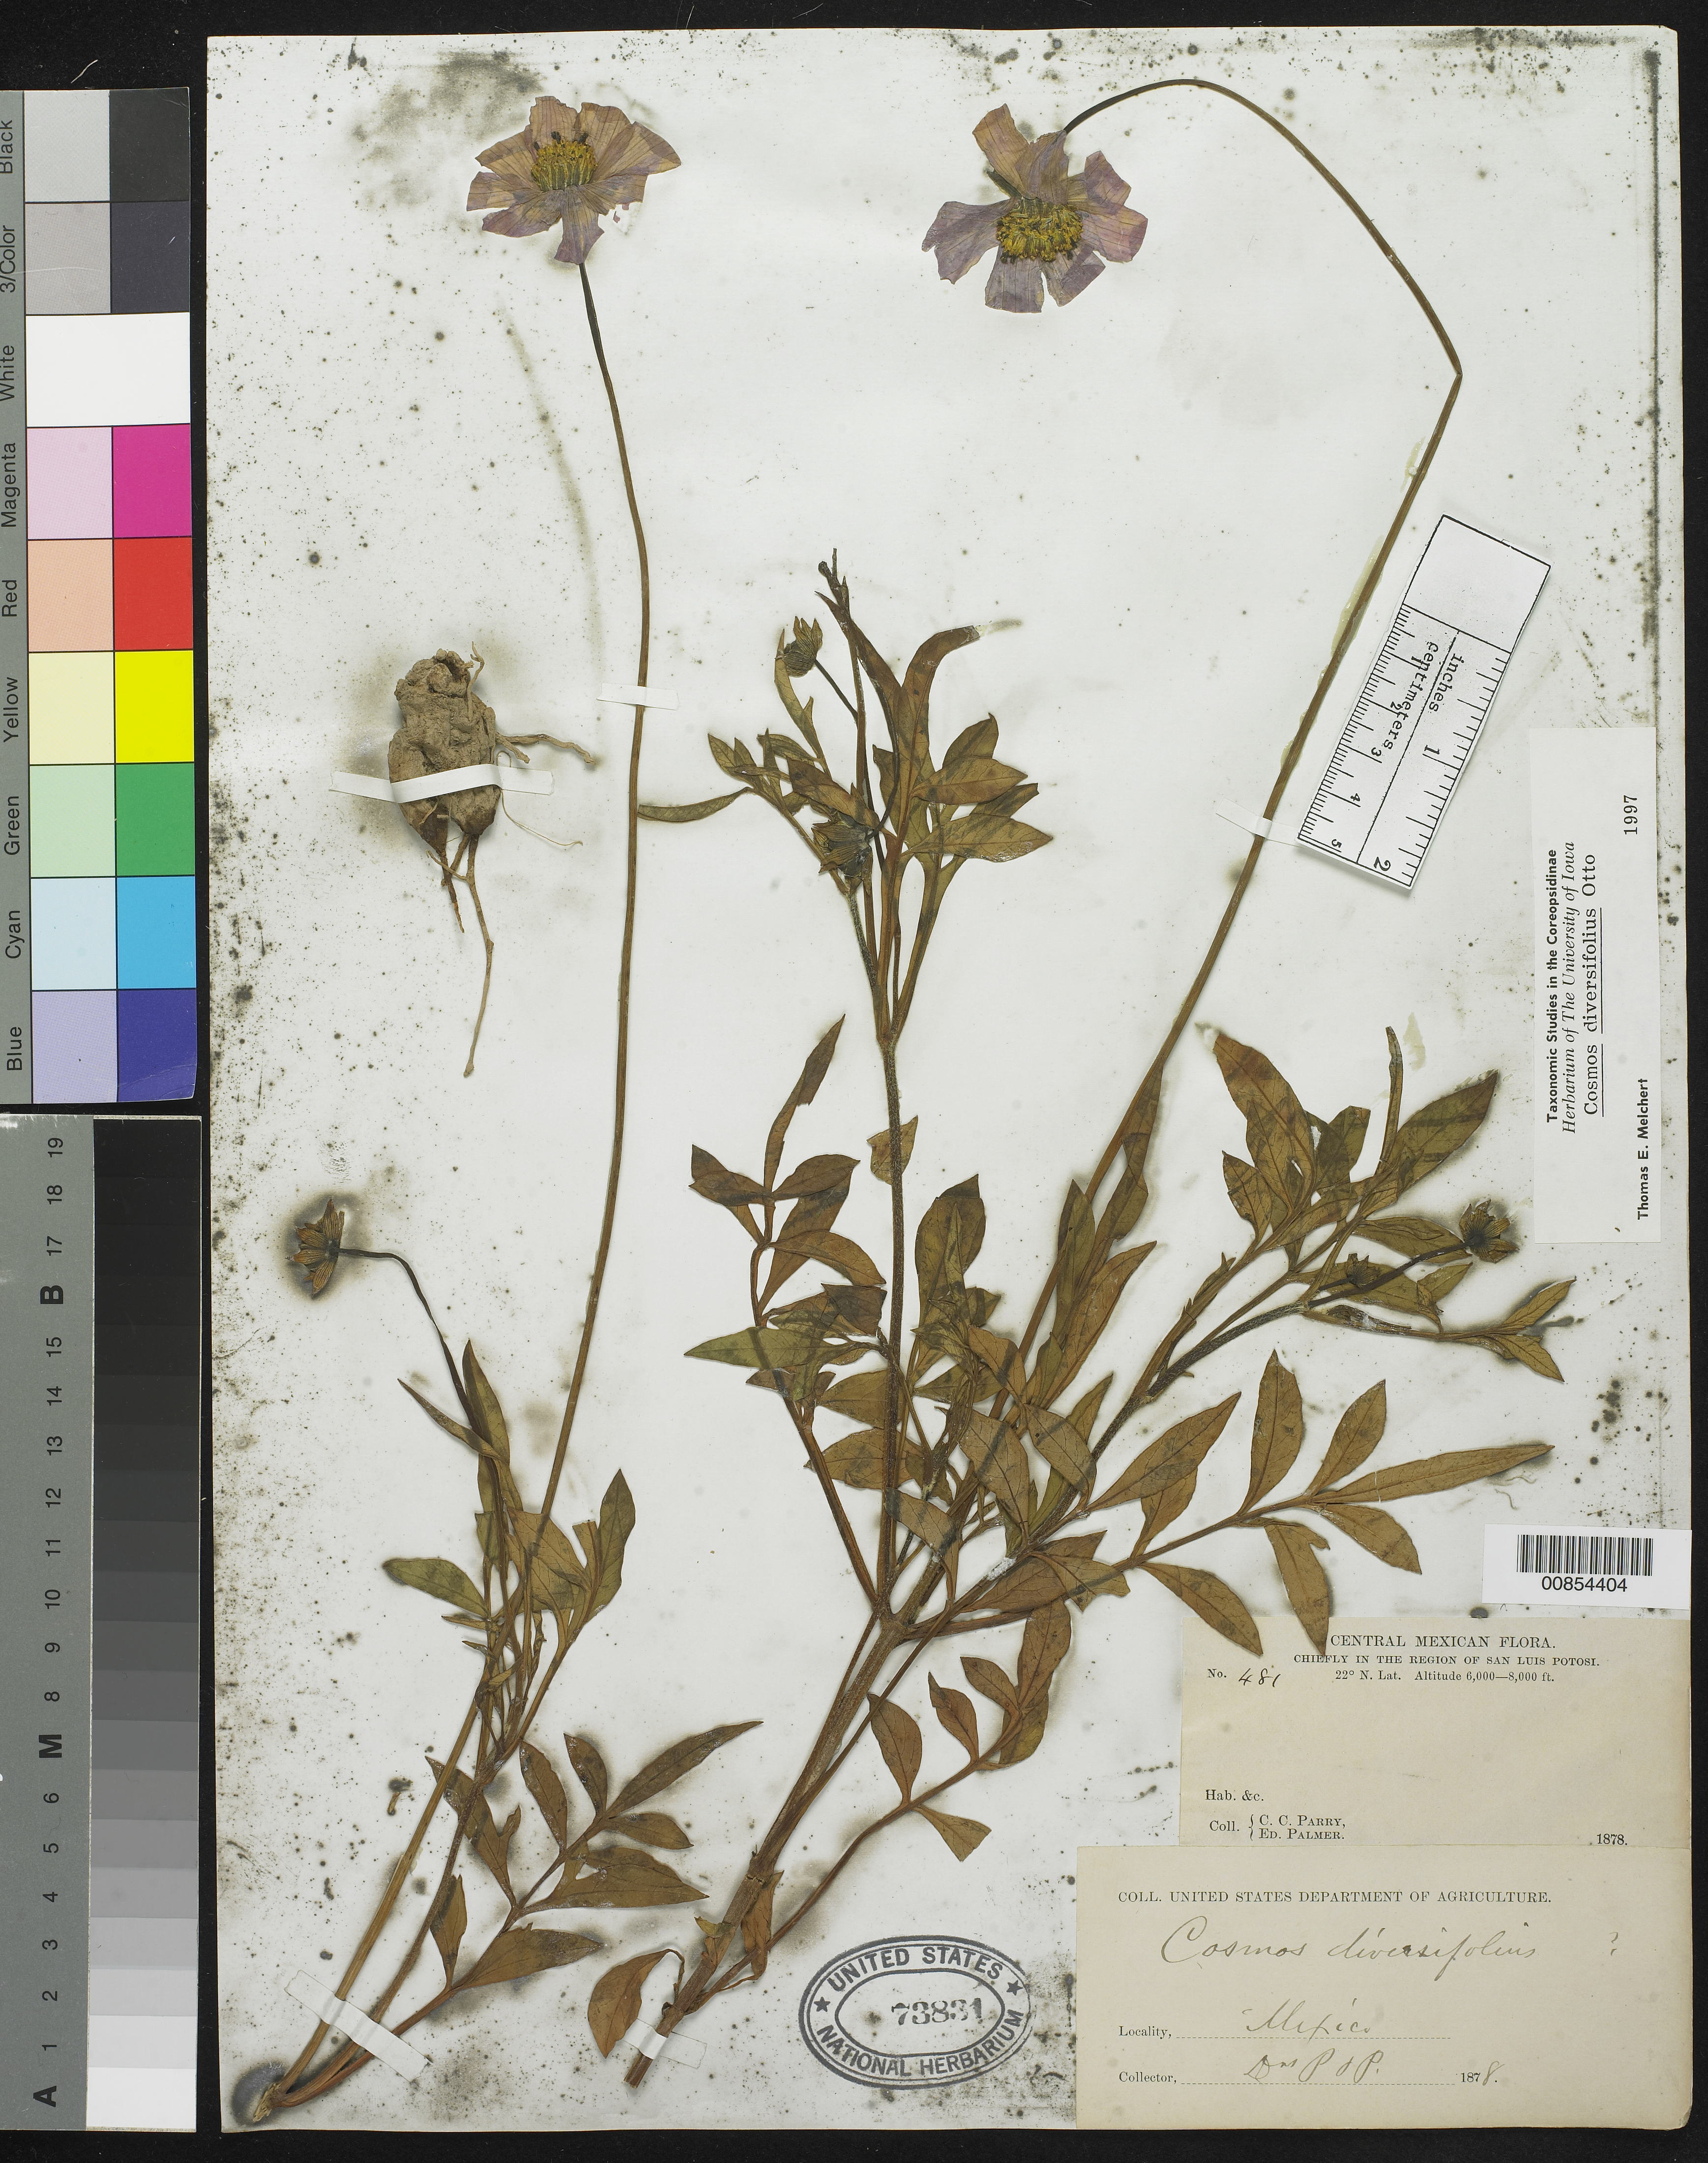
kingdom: Plantae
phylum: Tracheophyta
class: Magnoliopsida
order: Asterales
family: Asteraceae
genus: Cosmos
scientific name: Cosmos diversifolius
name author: Otto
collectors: C. C. Parry & E. Palmer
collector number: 481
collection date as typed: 1878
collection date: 1878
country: Mexico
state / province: San Luis Potosí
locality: Chiefly in the region of San Luis Potosí.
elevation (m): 1829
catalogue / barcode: US 73831